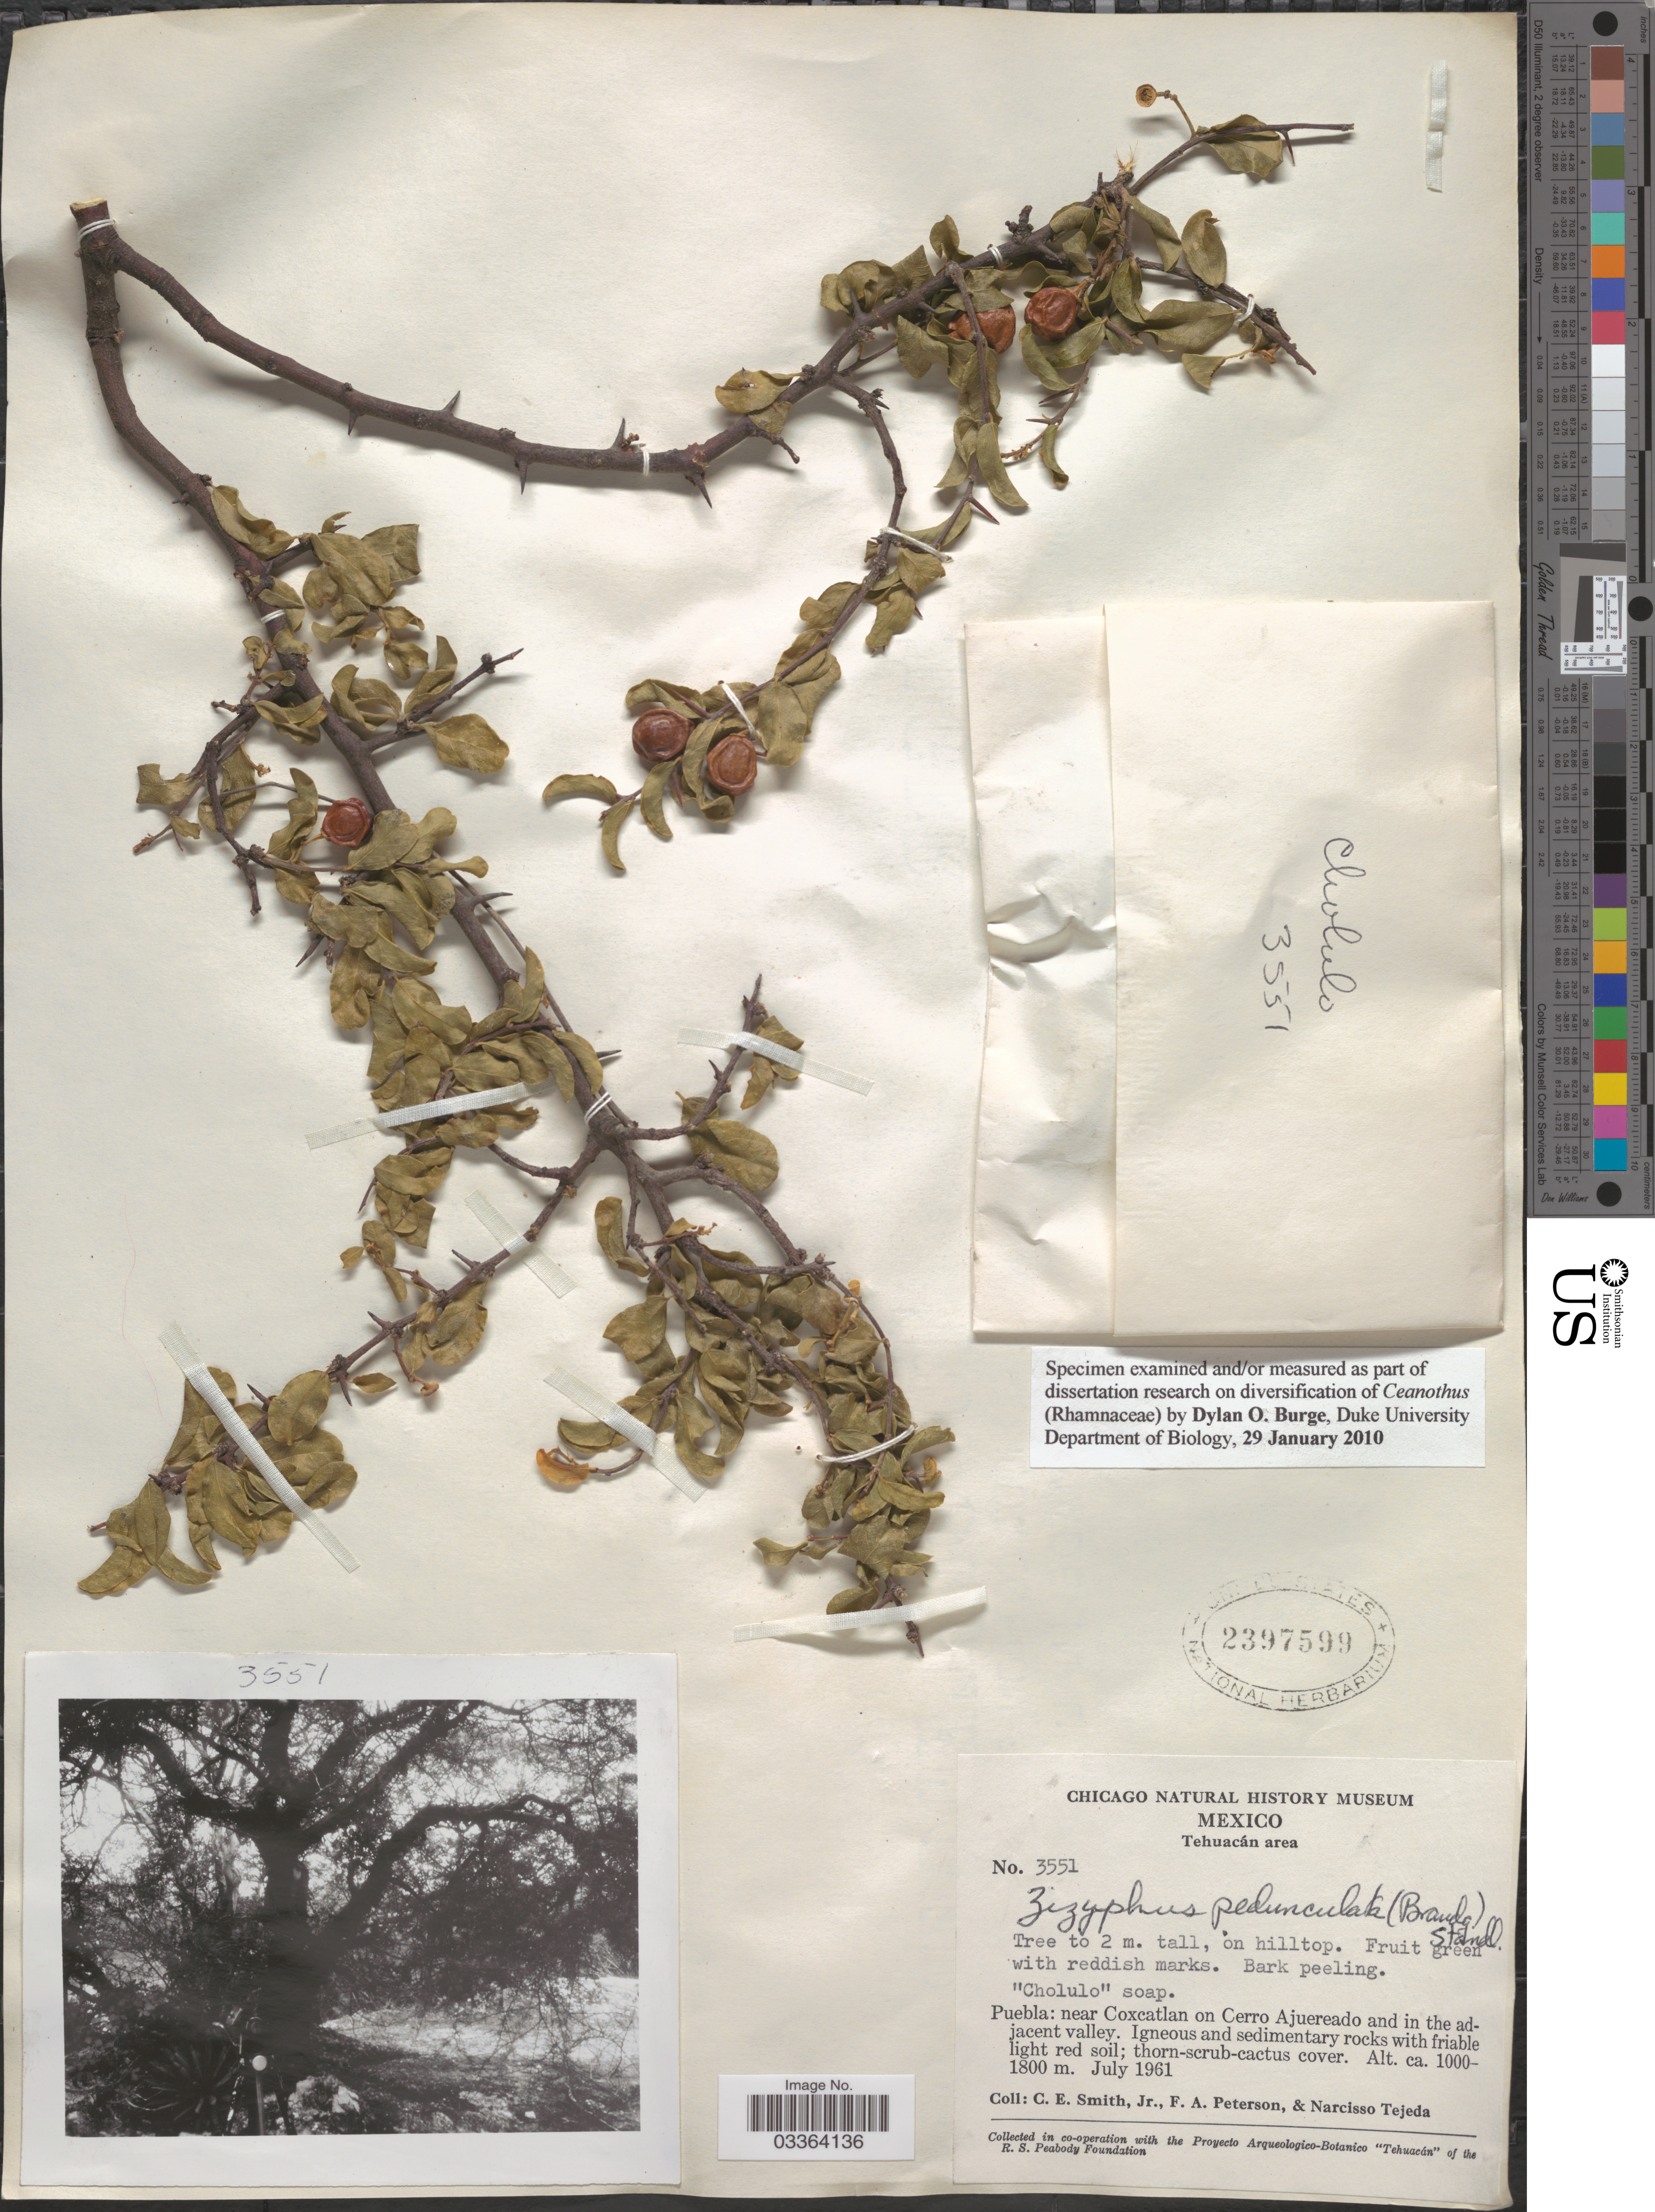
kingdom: Plantae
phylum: Tracheophyta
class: Magnoliopsida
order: Rosales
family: Rhamnaceae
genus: Sarcomphalus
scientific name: Sarcomphalus pedunculatus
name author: (Brandegee) Hauenschild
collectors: C. E. Smith Jr., F. A. Peterson & N. Tejeda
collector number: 3551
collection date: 1961-07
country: Mexico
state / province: Puebla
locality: Tehuacán area, near Coxcatlan on Cerro Ajuereado and in the adjacent valley.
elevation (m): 1000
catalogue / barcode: US 2397599